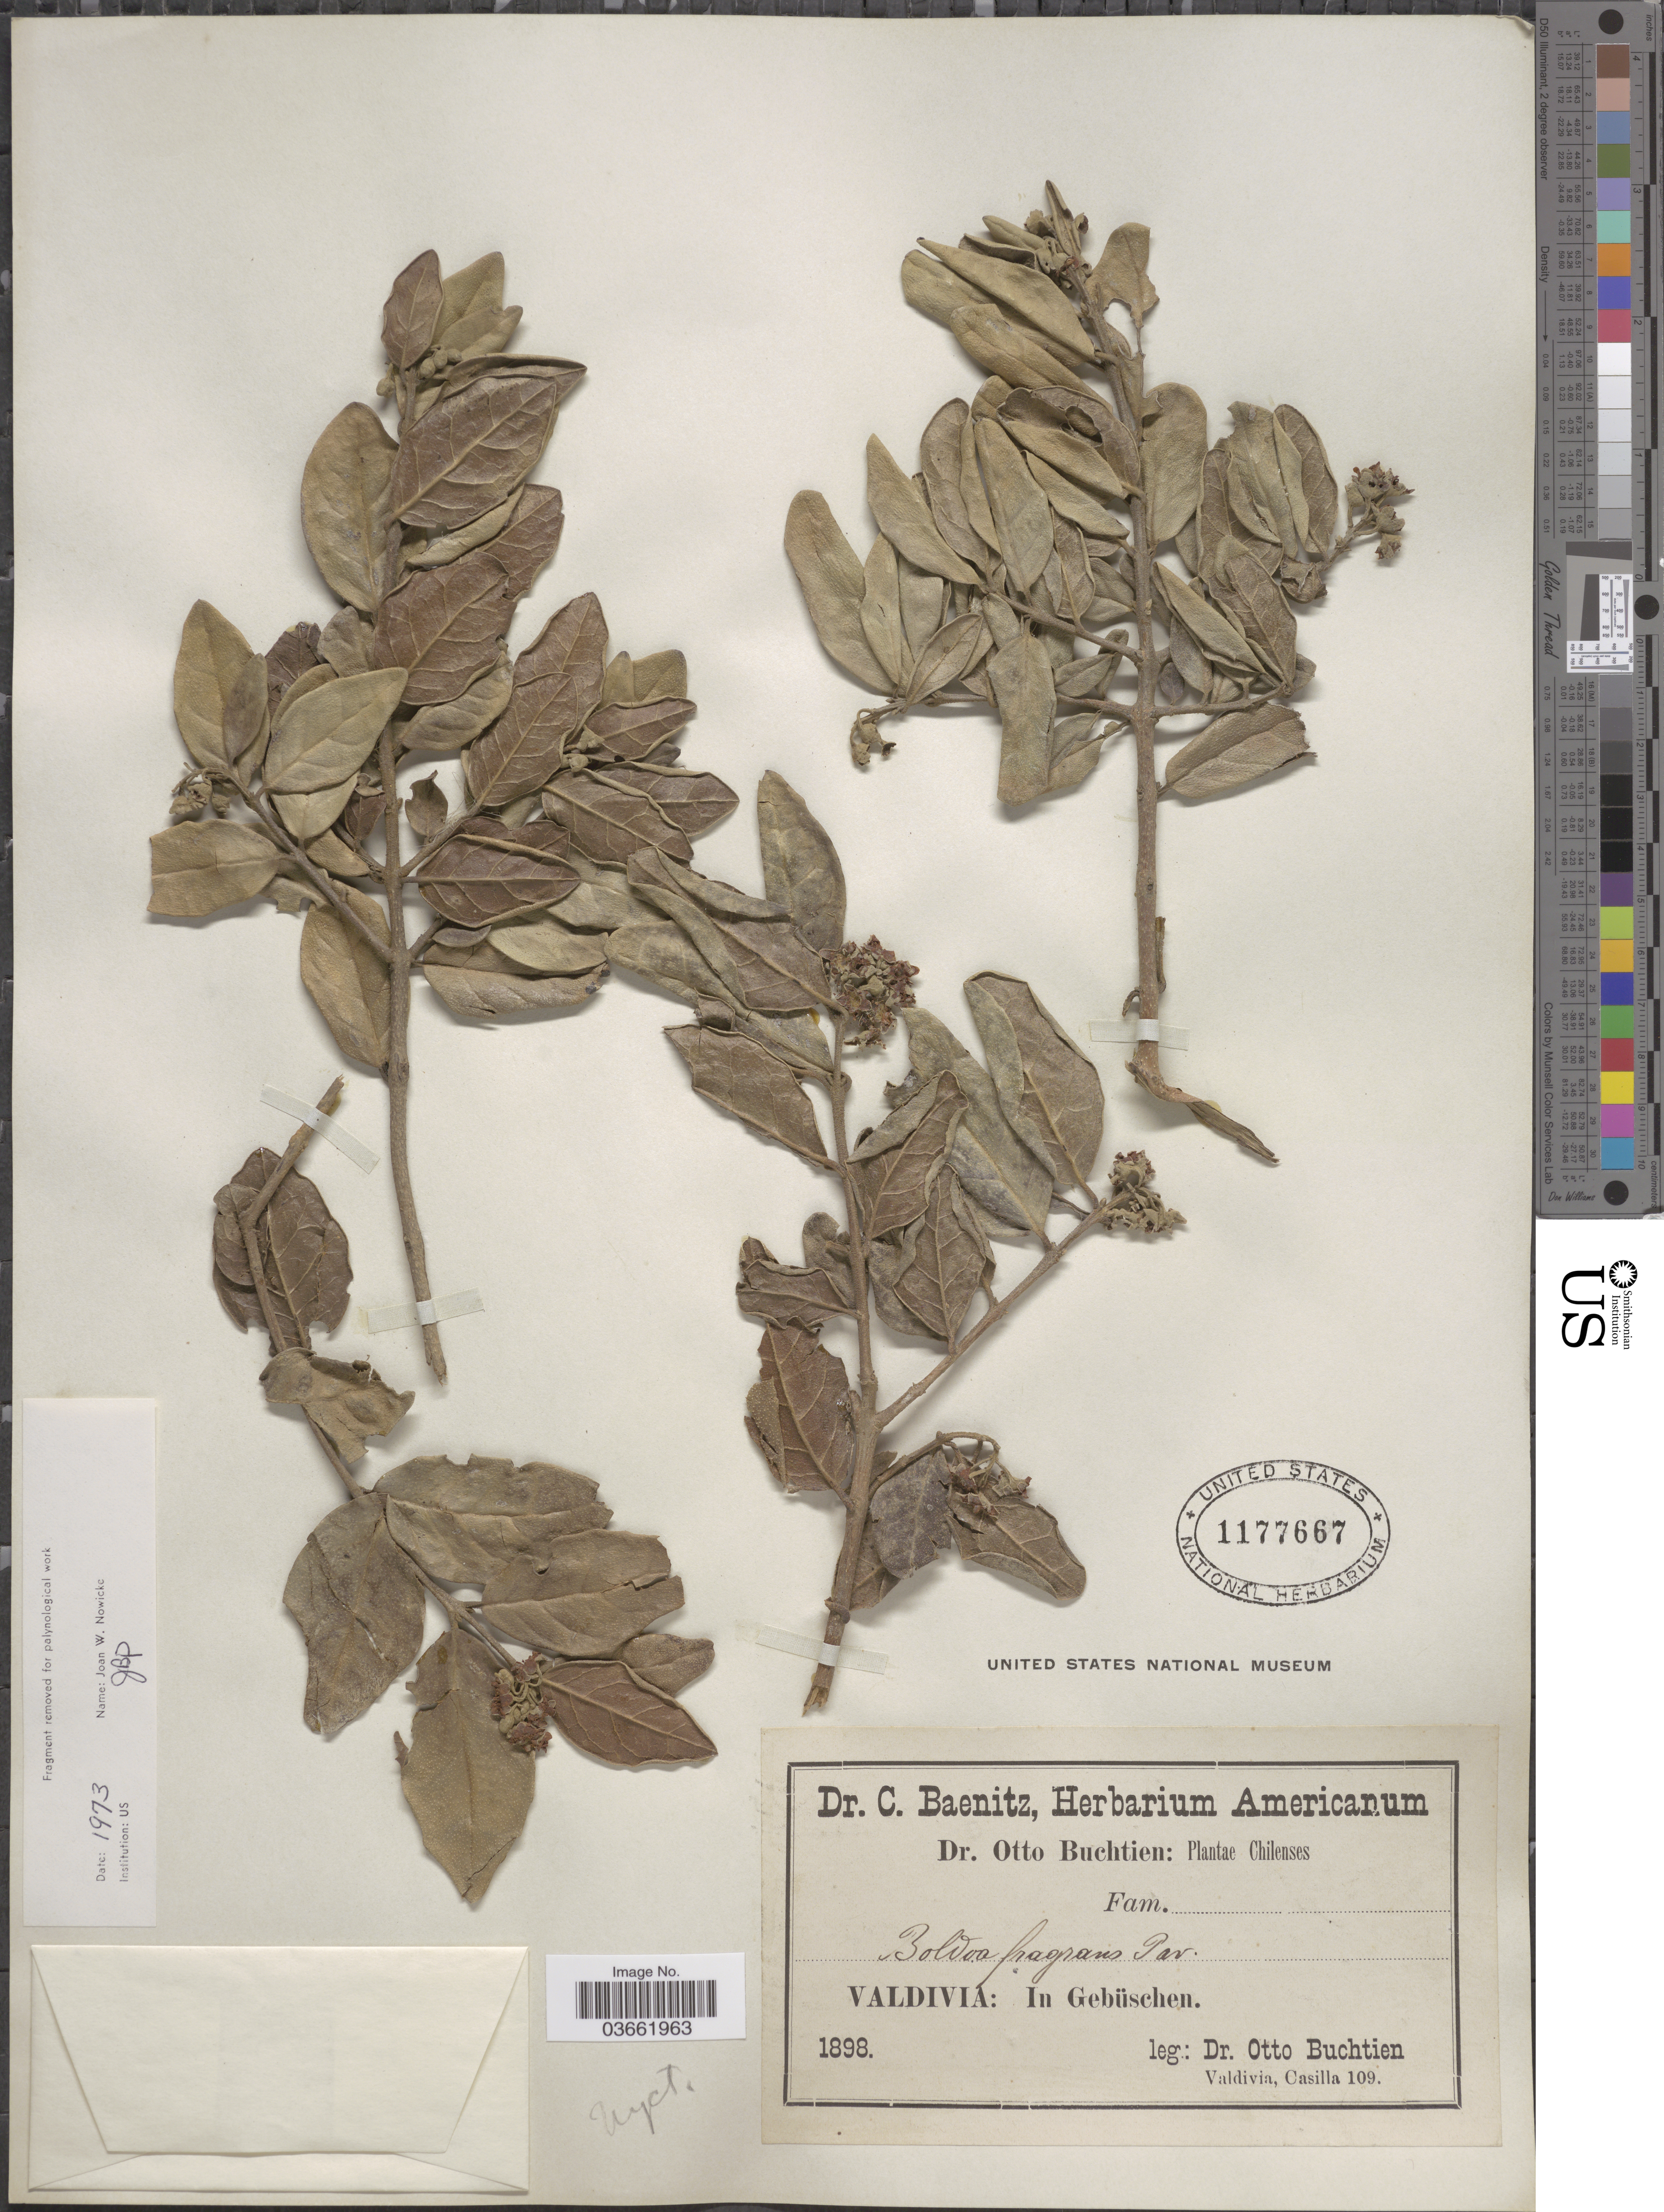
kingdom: Plantae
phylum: Tracheophyta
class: Magnoliopsida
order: Laurales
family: Monimiaceae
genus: Peumus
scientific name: Peumus boldus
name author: Molina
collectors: O. Buchtien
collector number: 109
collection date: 1898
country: Chile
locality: Valdivia: In Gebüschen.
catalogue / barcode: US 1177667